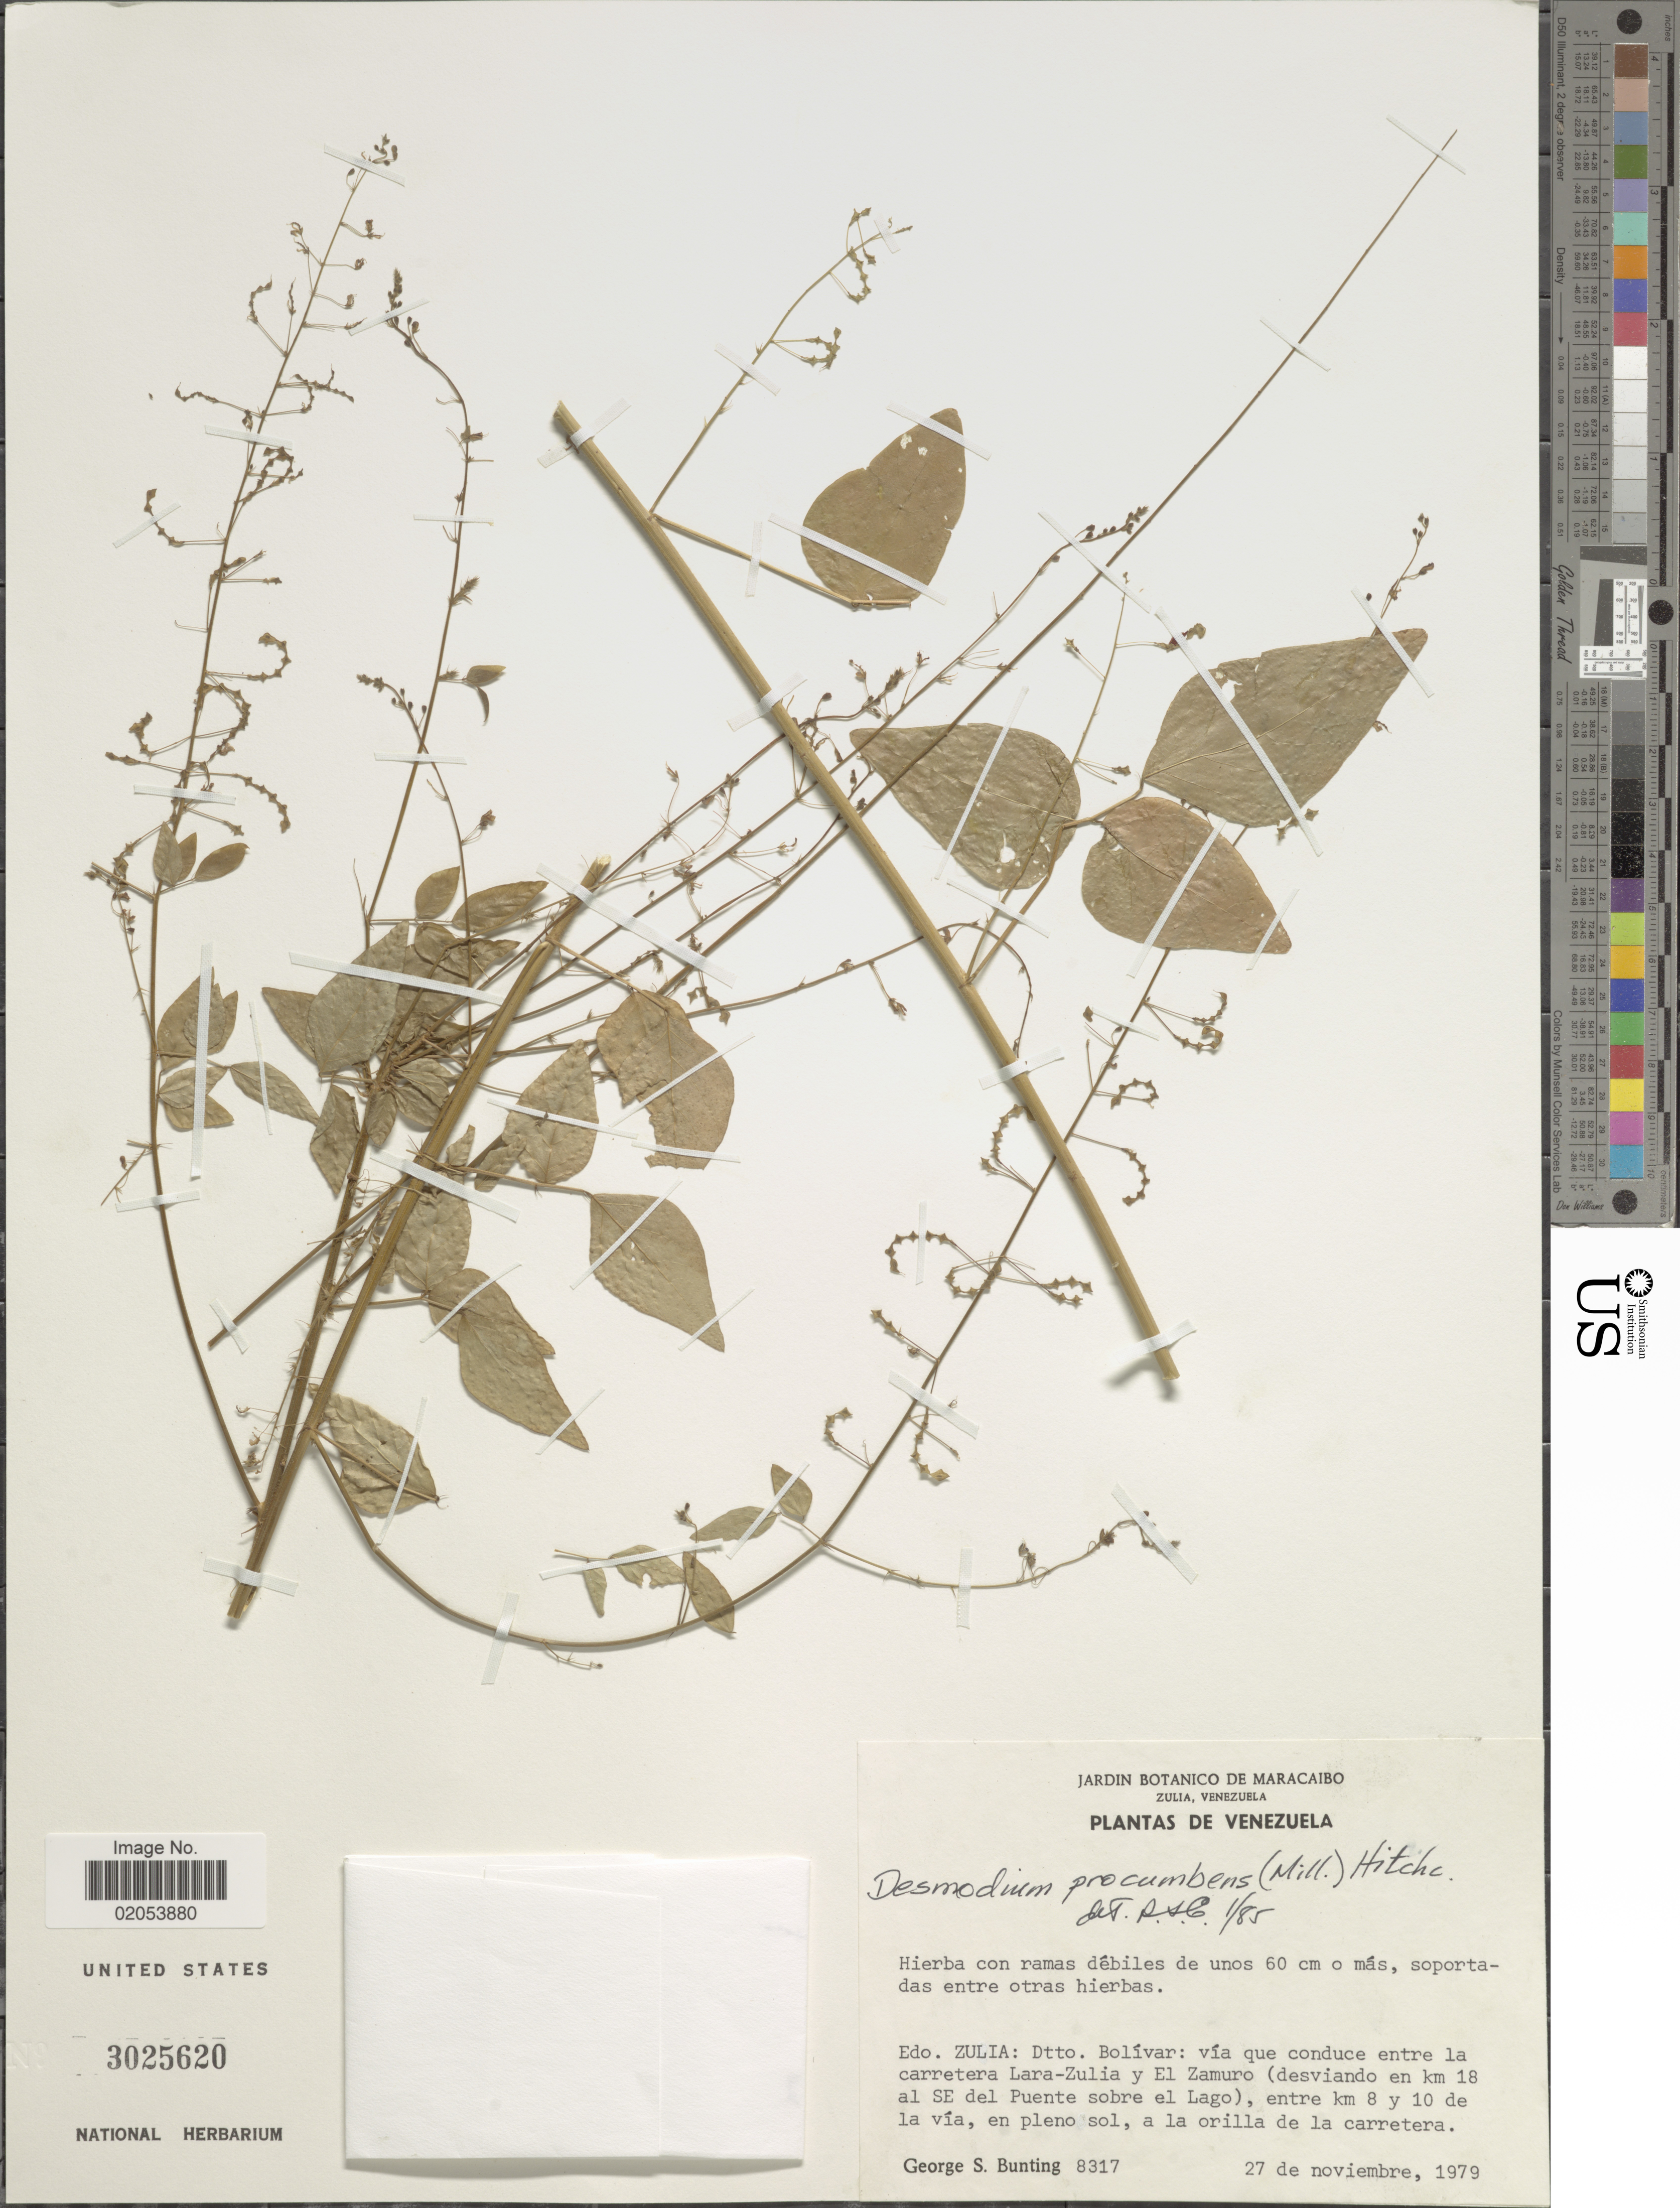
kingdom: Plantae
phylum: Tracheophyta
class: Magnoliopsida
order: Fabales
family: Fabaceae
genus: Desmodium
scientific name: Desmodium procumbens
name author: (Mill.) Hitchc.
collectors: G. S. Bunting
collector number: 8317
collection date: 1979-11-27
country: Venezuela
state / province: Zulia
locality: Dtto. Bolivar: via que conduce entre la carretera Lara-Zulia y El Zamuro ( desviando en km 18 al SE del Puente sobre el Lago), entre km 8 y 10 de la via, en pleno sol, a la orrila de la carretera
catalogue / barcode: US 3025620